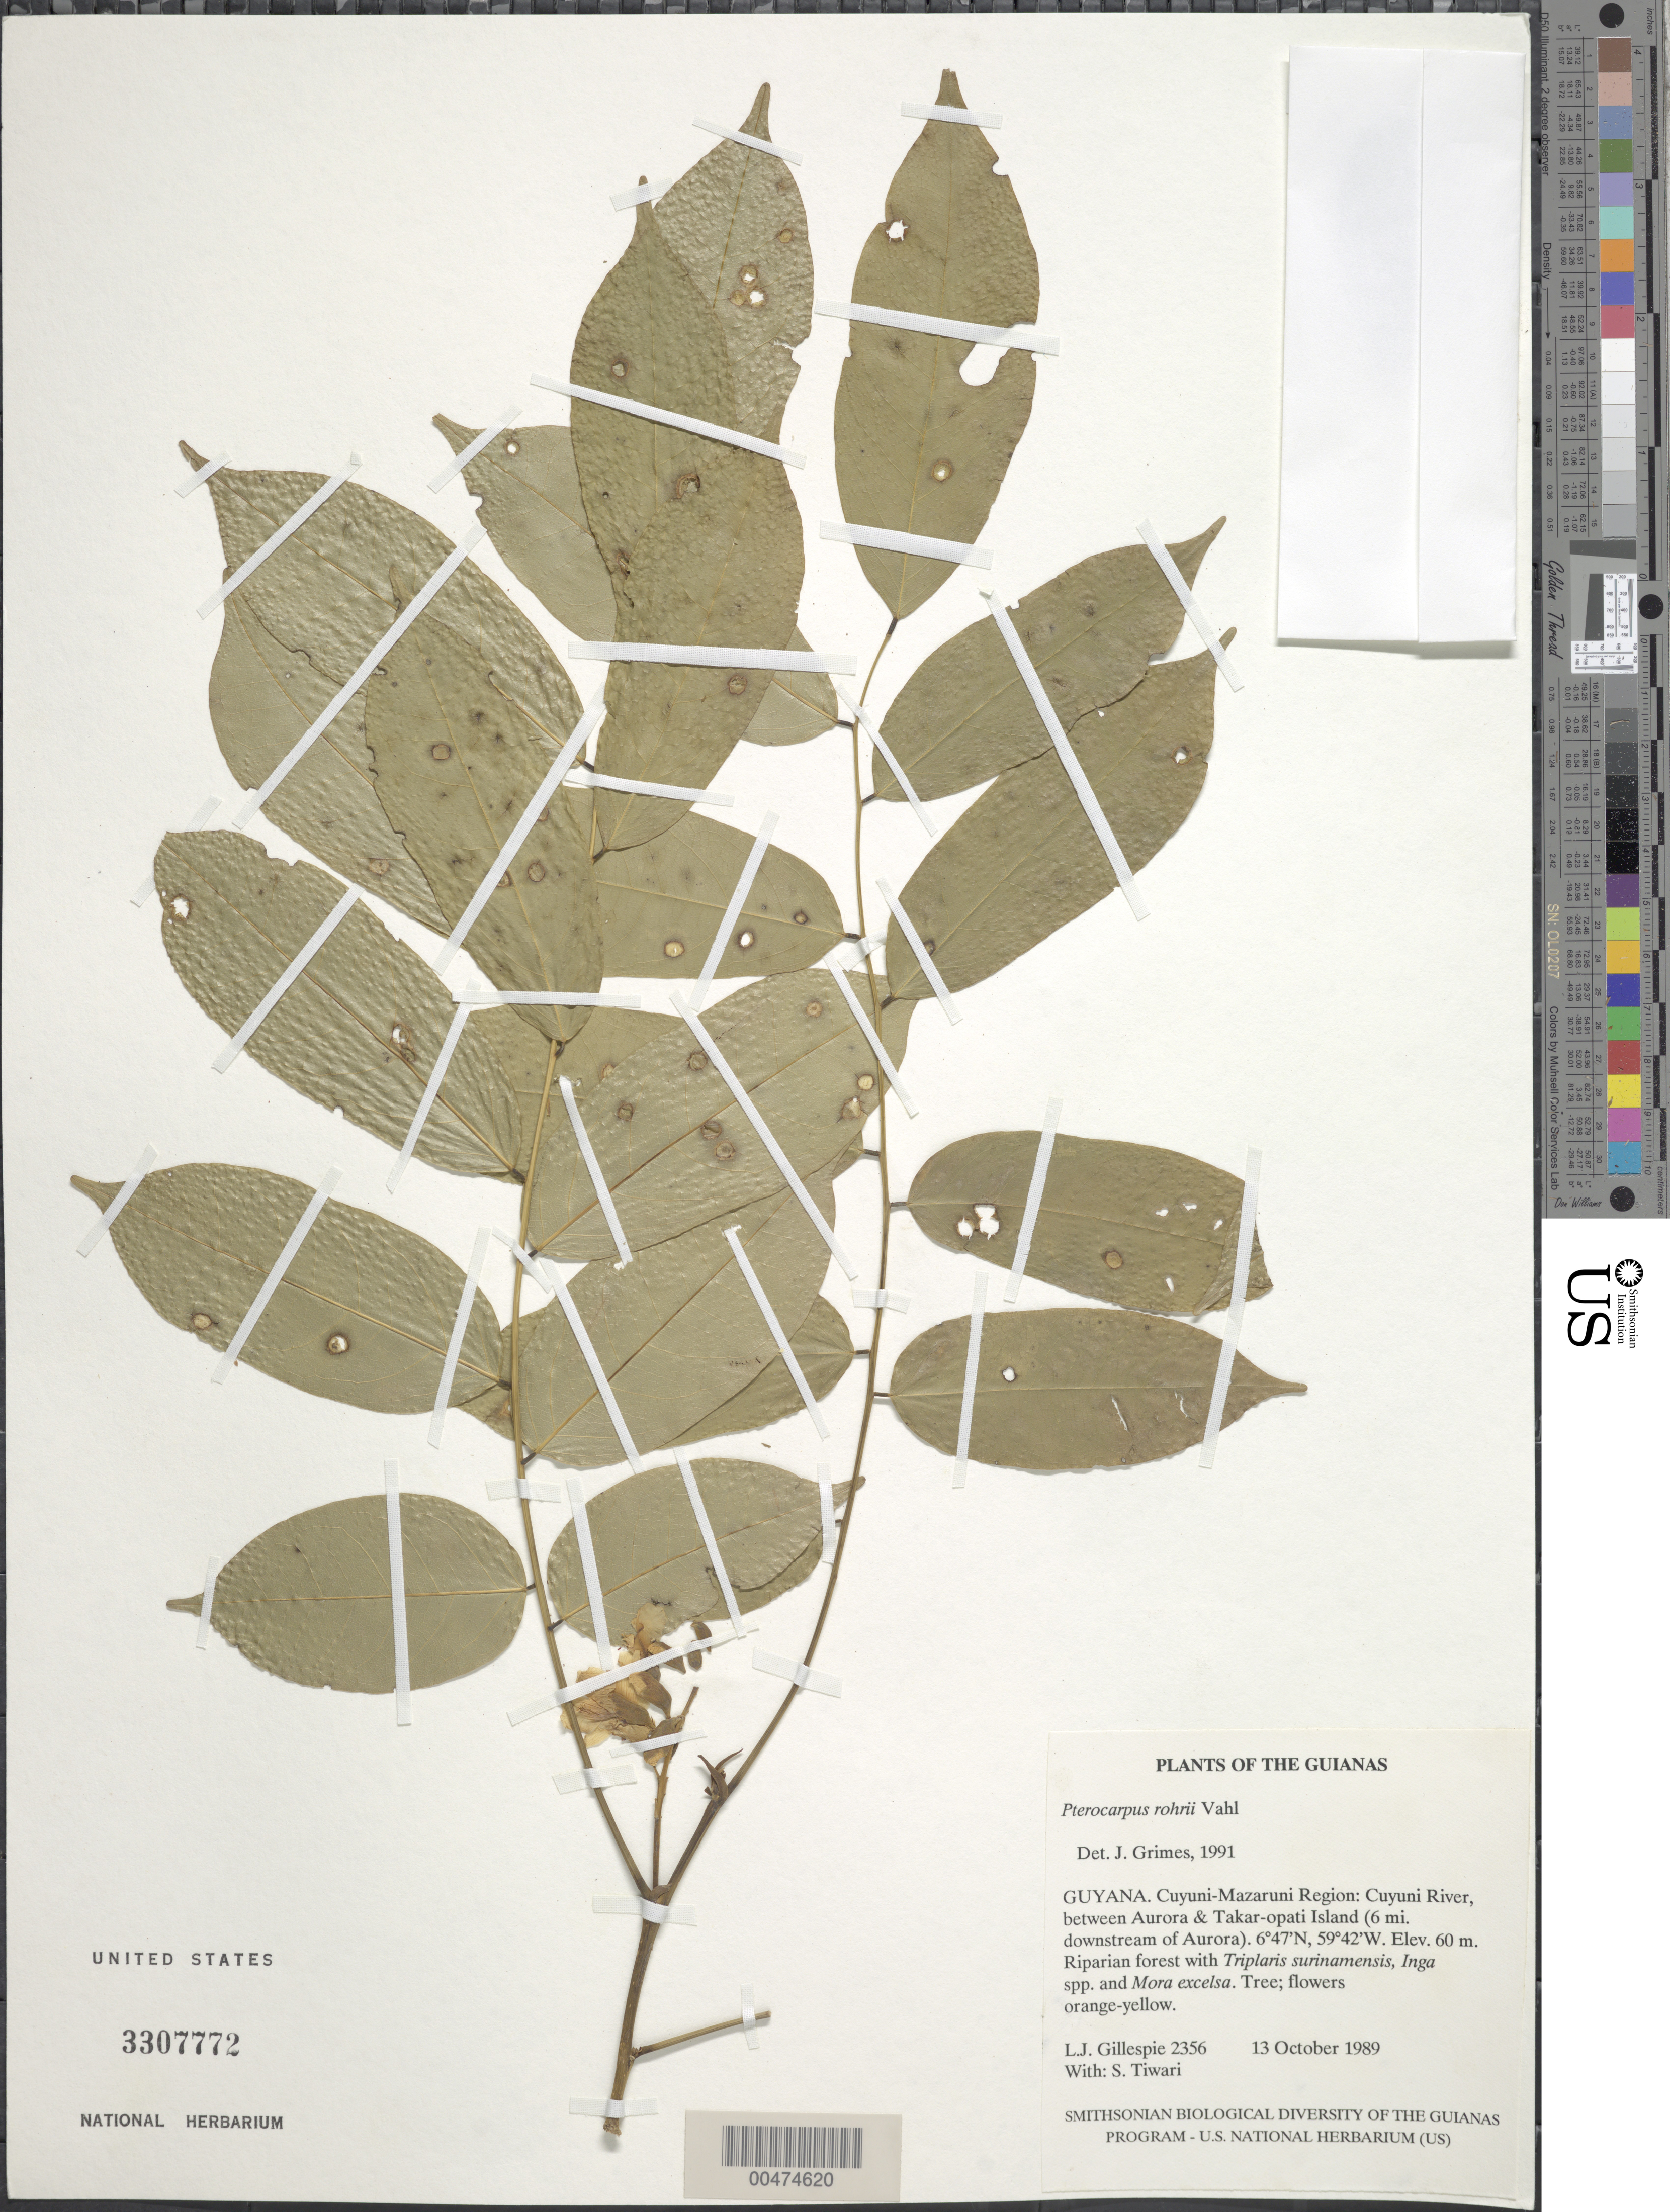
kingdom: Plantae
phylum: Tracheophyta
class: Magnoliopsida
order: Fabales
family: Fabaceae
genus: Pterocarpus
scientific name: Pterocarpus rohrii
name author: Vahl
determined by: Grimes, J.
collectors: L. J. Gillespie & S. Tiwari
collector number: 2356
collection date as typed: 13 October 1989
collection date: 1989-10-13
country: Guyana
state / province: Cuyuni-Mazaruni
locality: Cuyuni River, between Aurora & Takar-opati Island (6 mi. downstream of Aurora)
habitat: Riparian forest with Triplaris surinamensis, Inga spp. and Mora excelsa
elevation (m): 60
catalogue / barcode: US 3307772